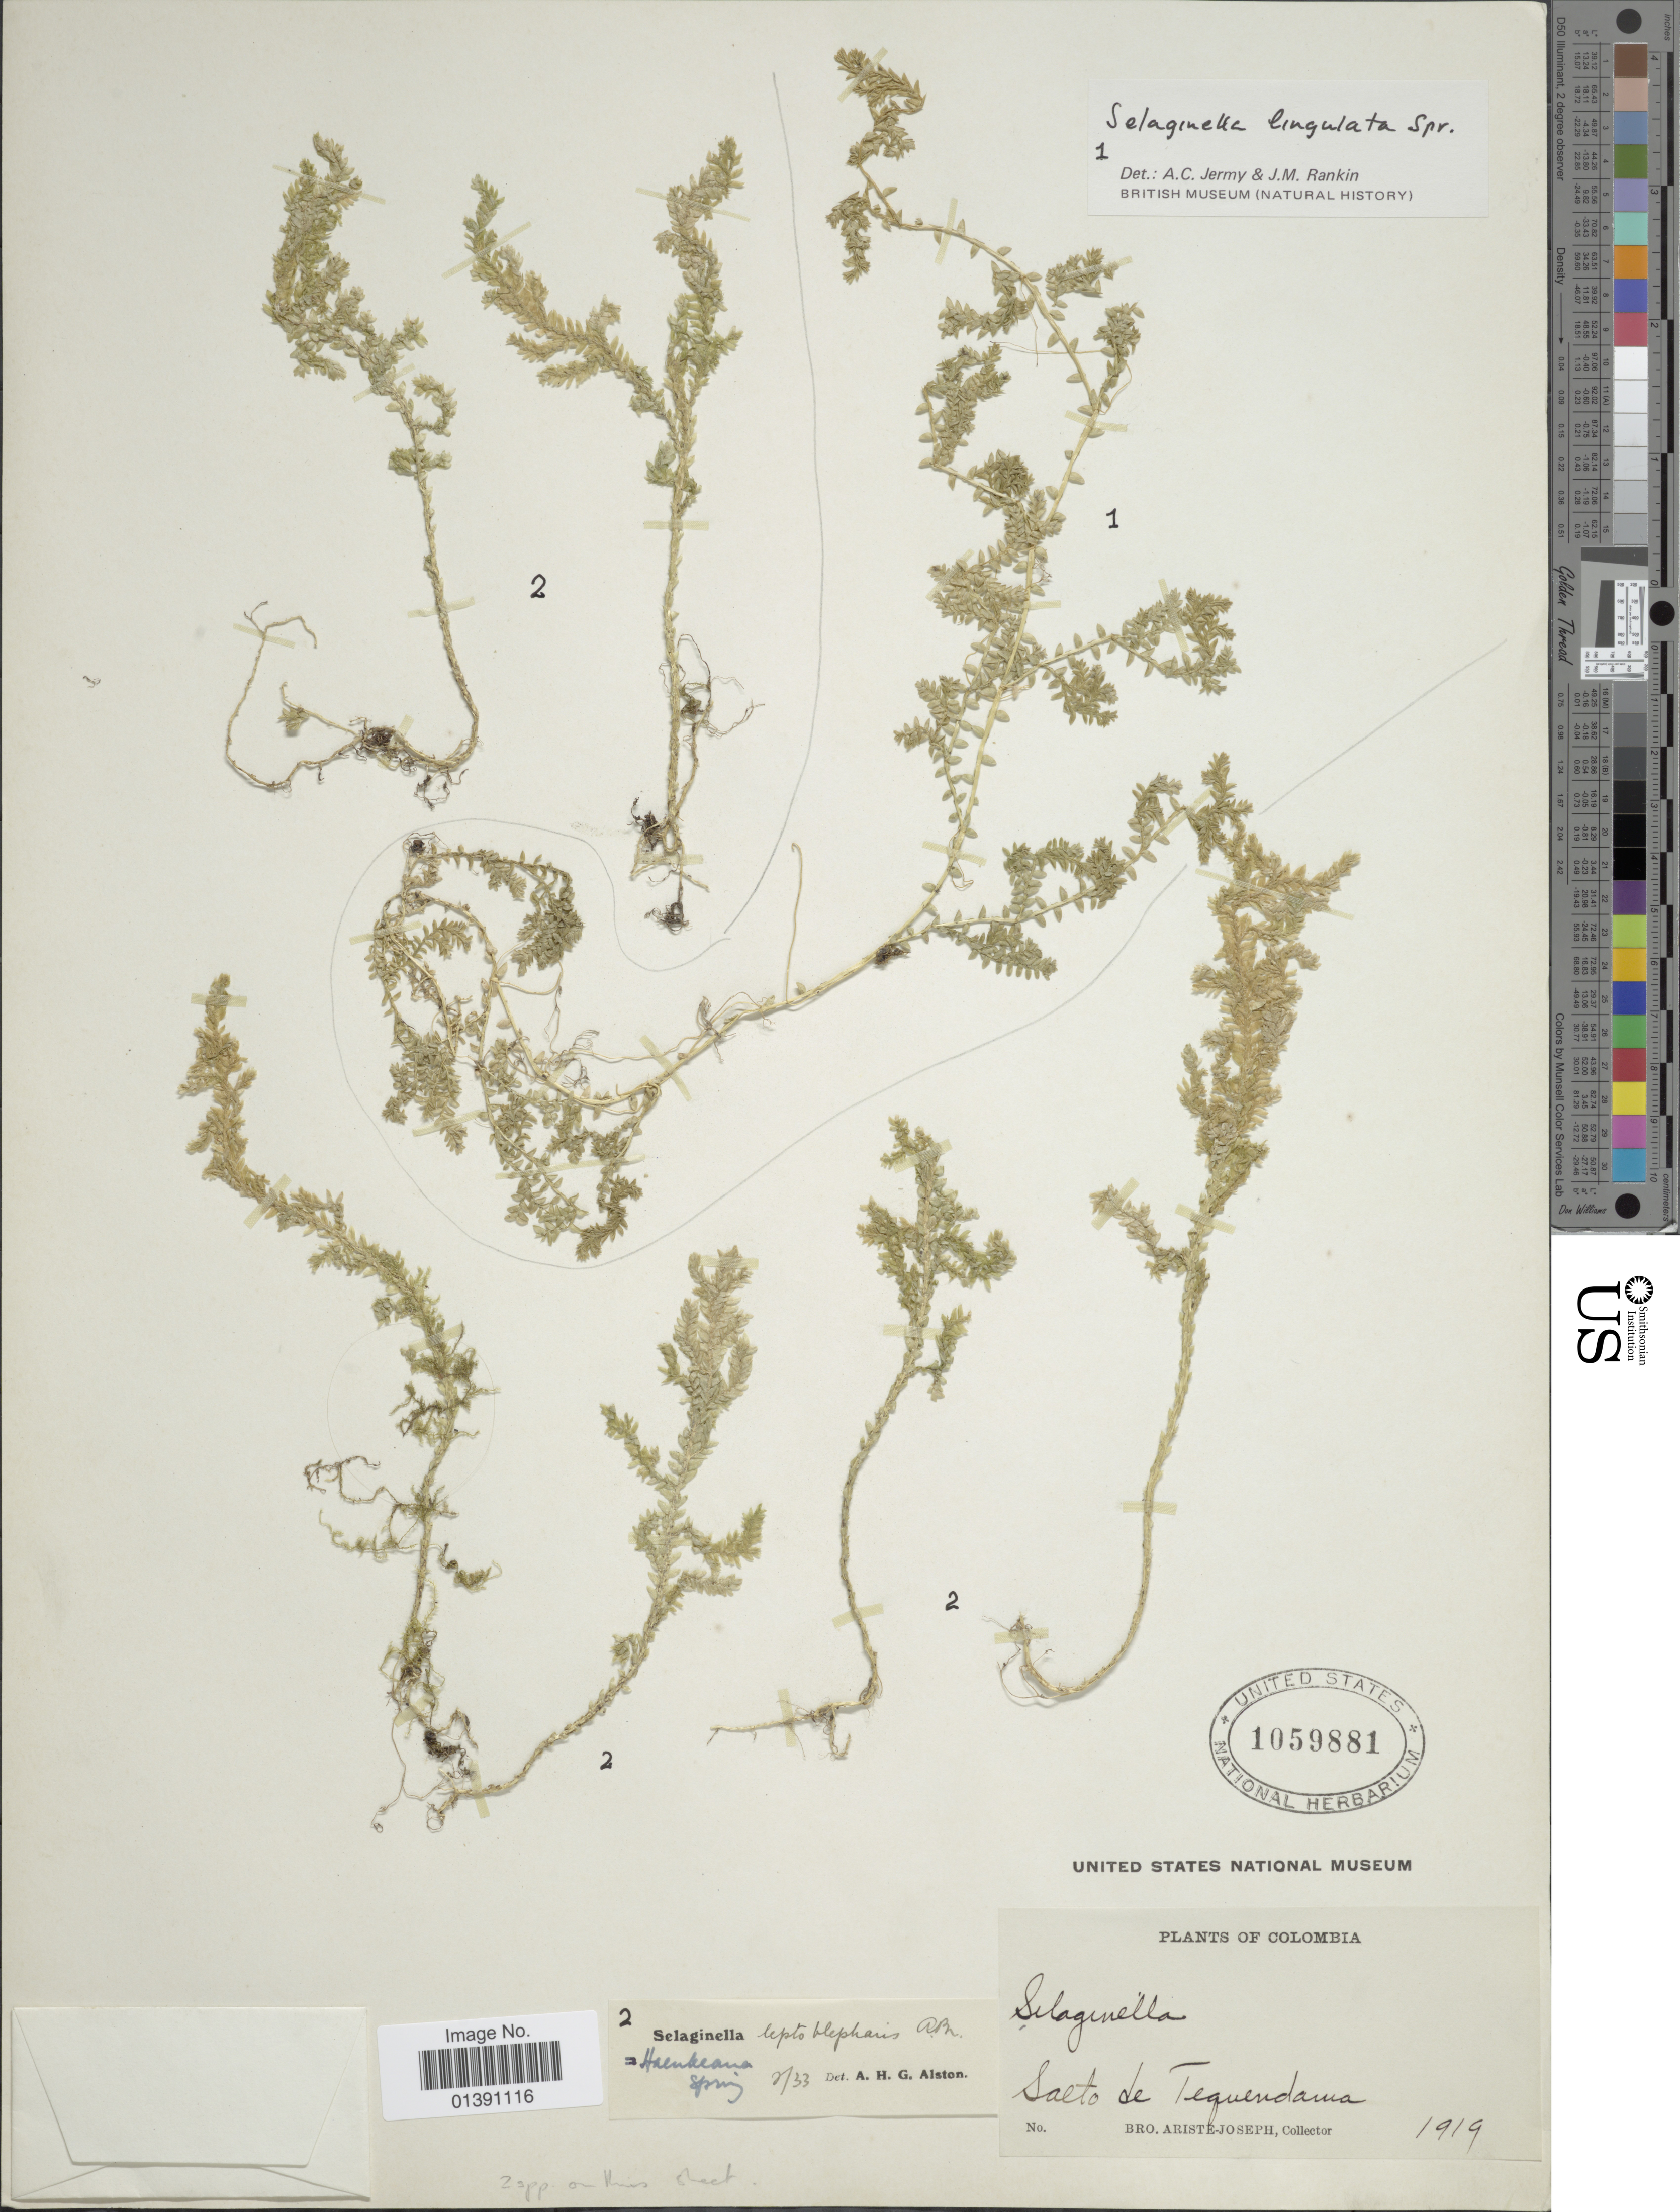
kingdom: Plantae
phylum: Tracheophyta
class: Lycopodiopsida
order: Selaginellales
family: Selaginellaceae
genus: Selaginella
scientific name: Selaginella lingulata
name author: Spring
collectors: Bro. Ariste-Joseph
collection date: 1919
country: Colombia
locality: Salto de Tequendama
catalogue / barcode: US 1059881